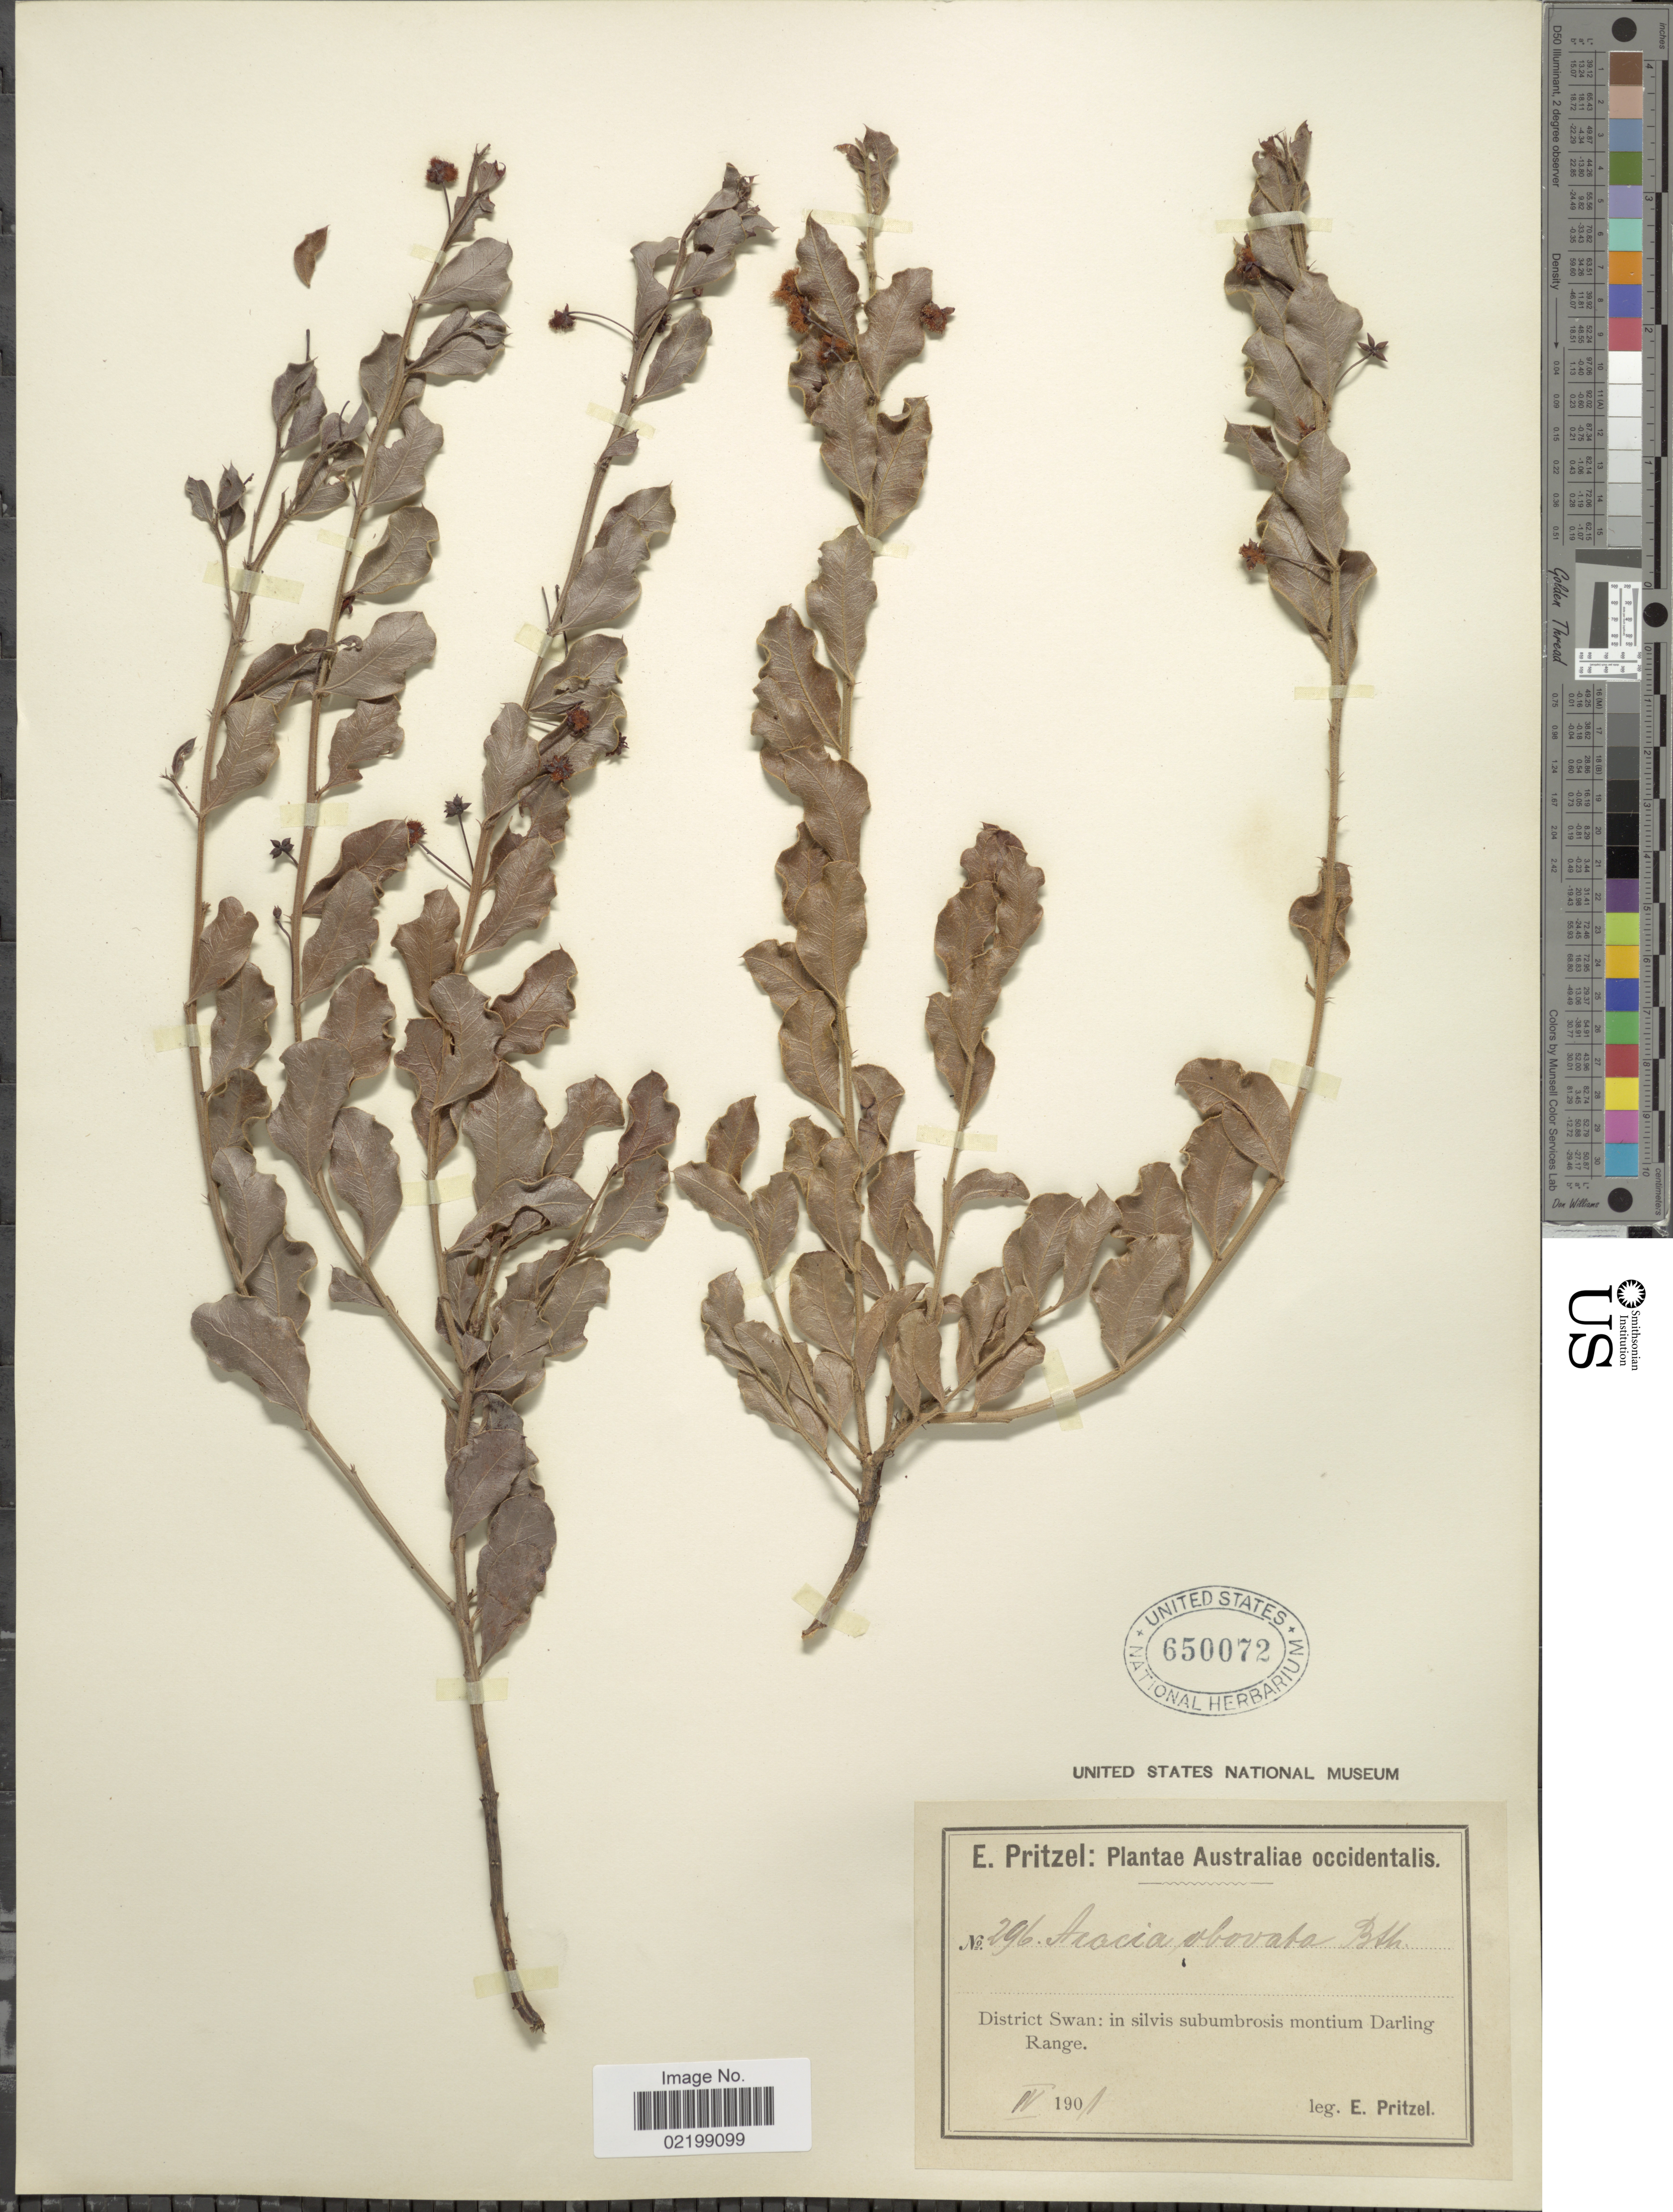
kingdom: Plantae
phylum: Tracheophyta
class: Magnoliopsida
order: Fabales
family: Fabaceae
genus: Acacia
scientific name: Acacia obovata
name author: Benth.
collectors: E. G. Pritzel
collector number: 296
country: Australia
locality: Australiae occidentalis, District Swan: in silvis subumbrosis montium Darling Range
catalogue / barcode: US 650072